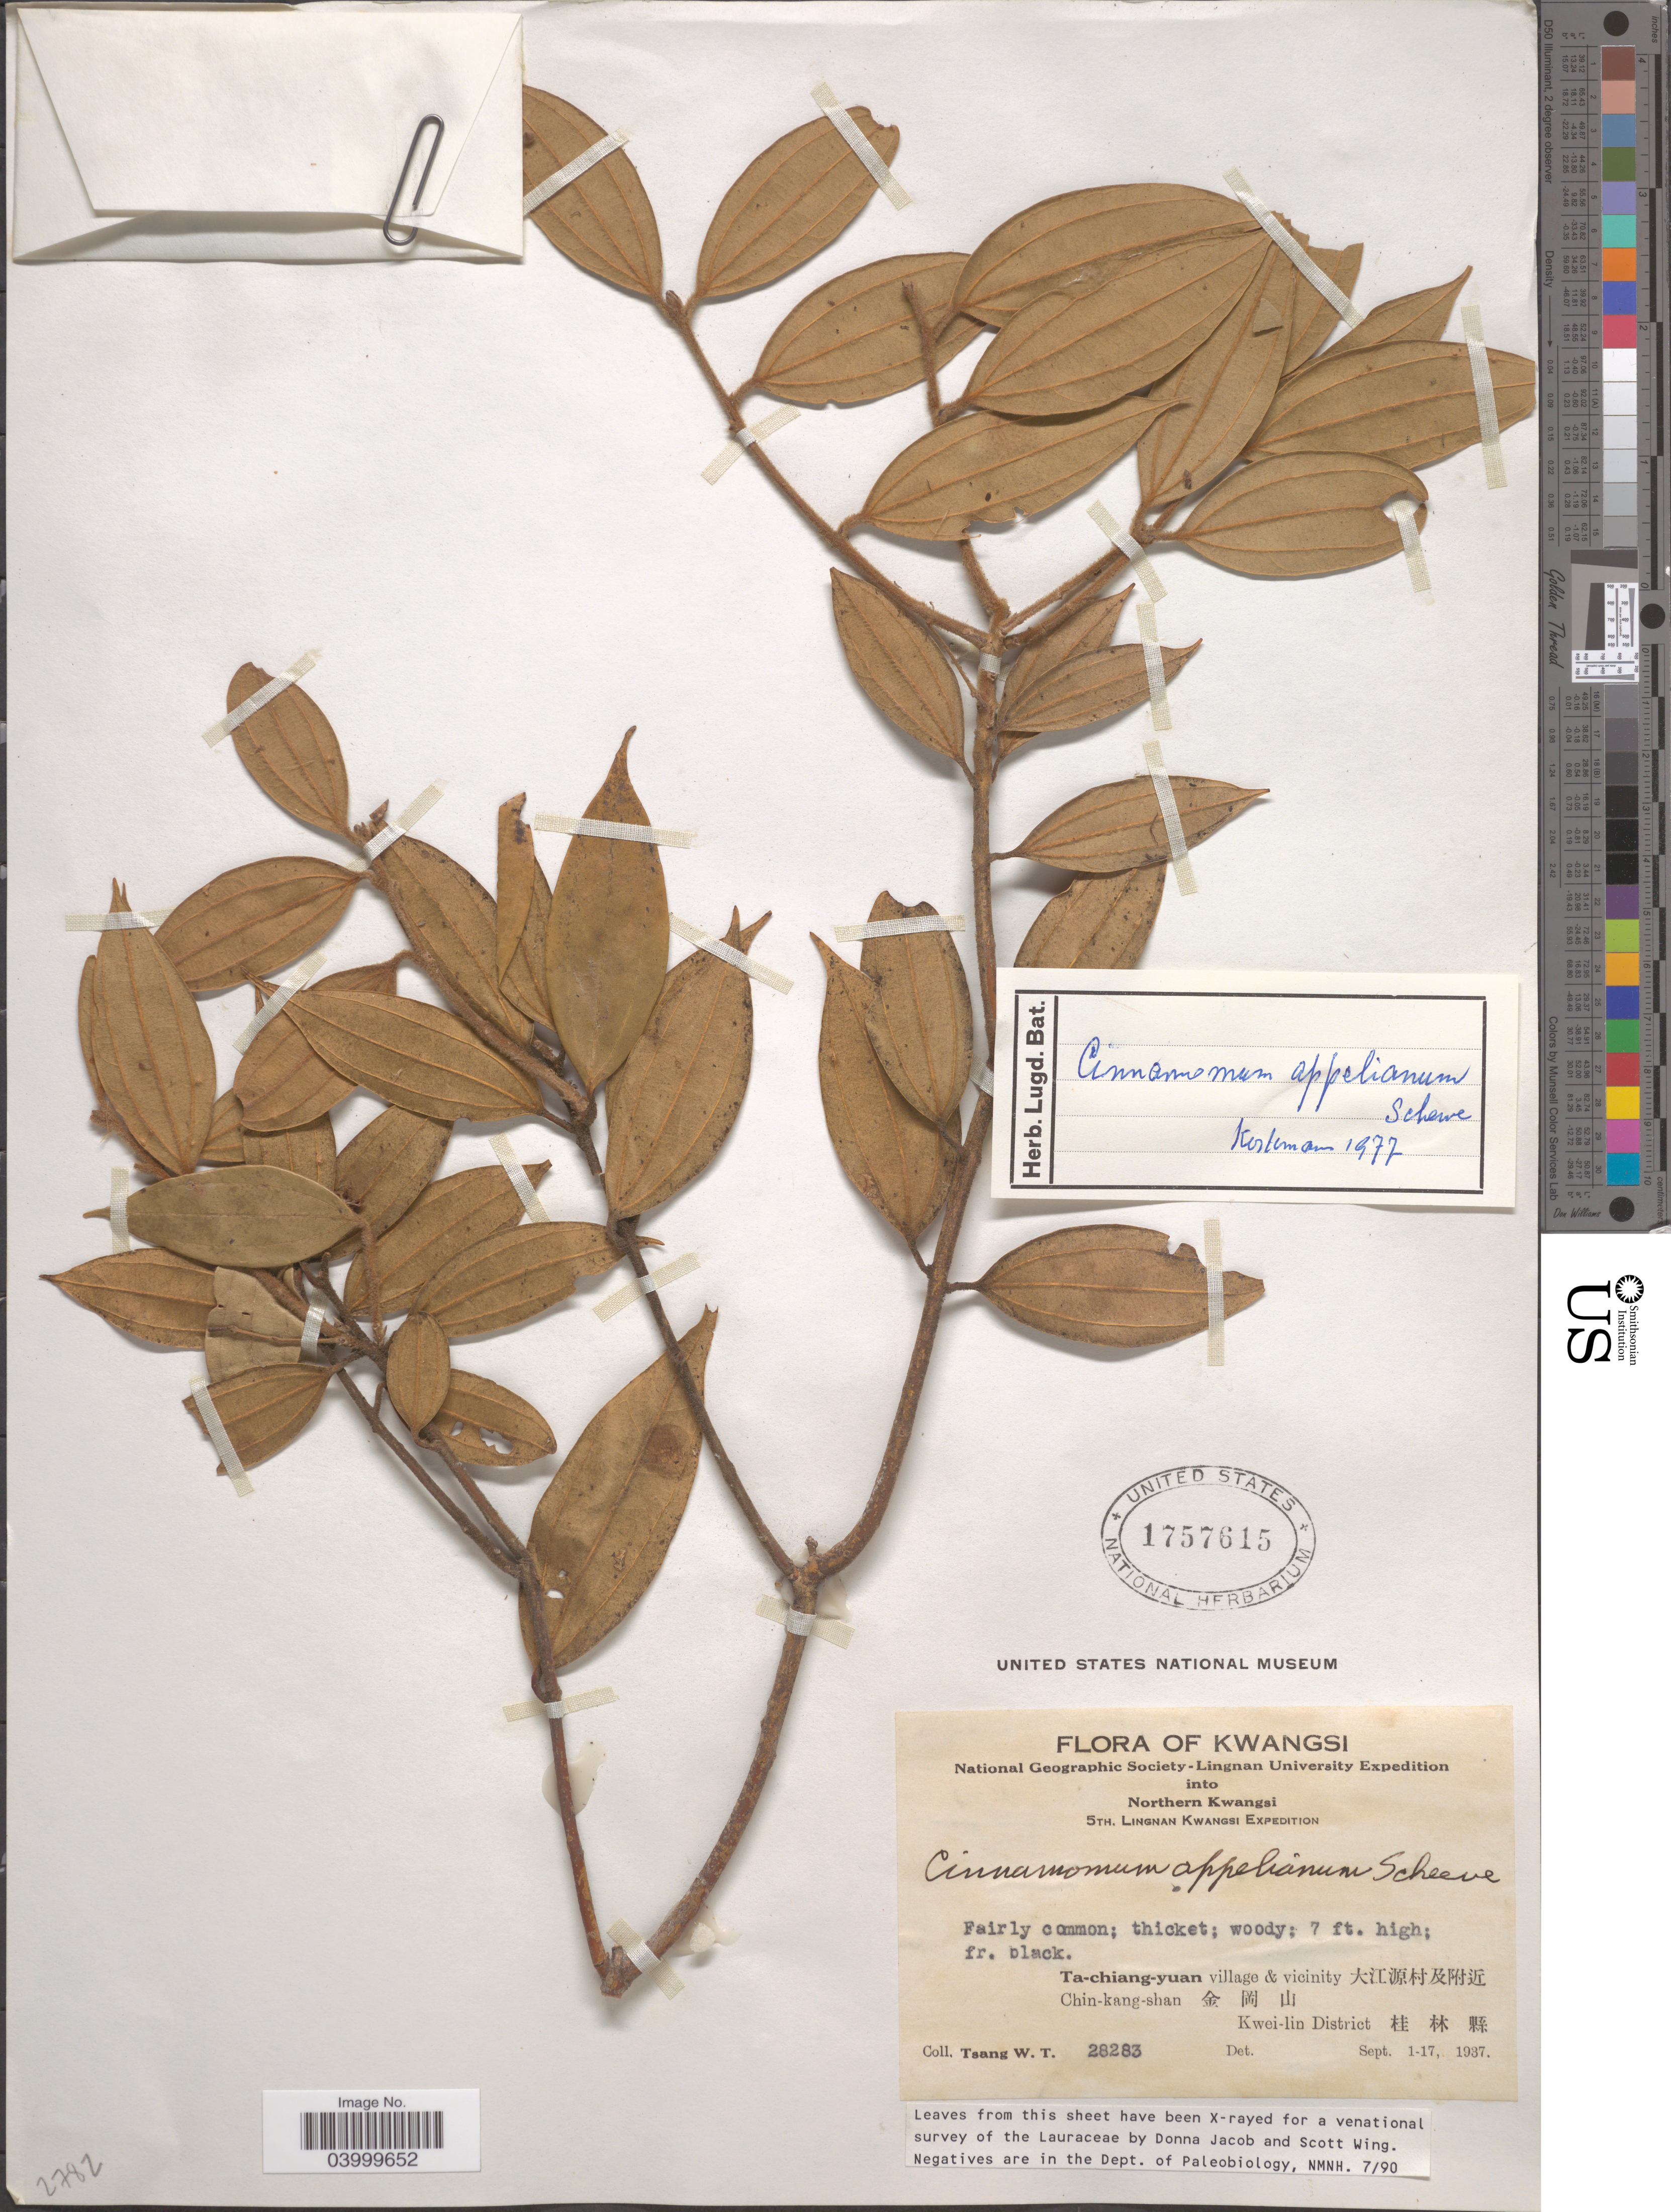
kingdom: Plantae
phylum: Tracheophyta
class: Magnoliopsida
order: Laurales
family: Lauraceae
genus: Cinnamomum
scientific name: Cinnamomum appelianum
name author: Schewe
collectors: W. T. Tsang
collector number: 28283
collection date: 1937-09-01/1937-09-17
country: China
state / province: Guangxi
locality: Kwangsi. Northern Kwangsi. Ta-chiang-yuan village & vicinity X. Chin-kang-shan X. Kwei-lin District X.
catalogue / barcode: US 1757615